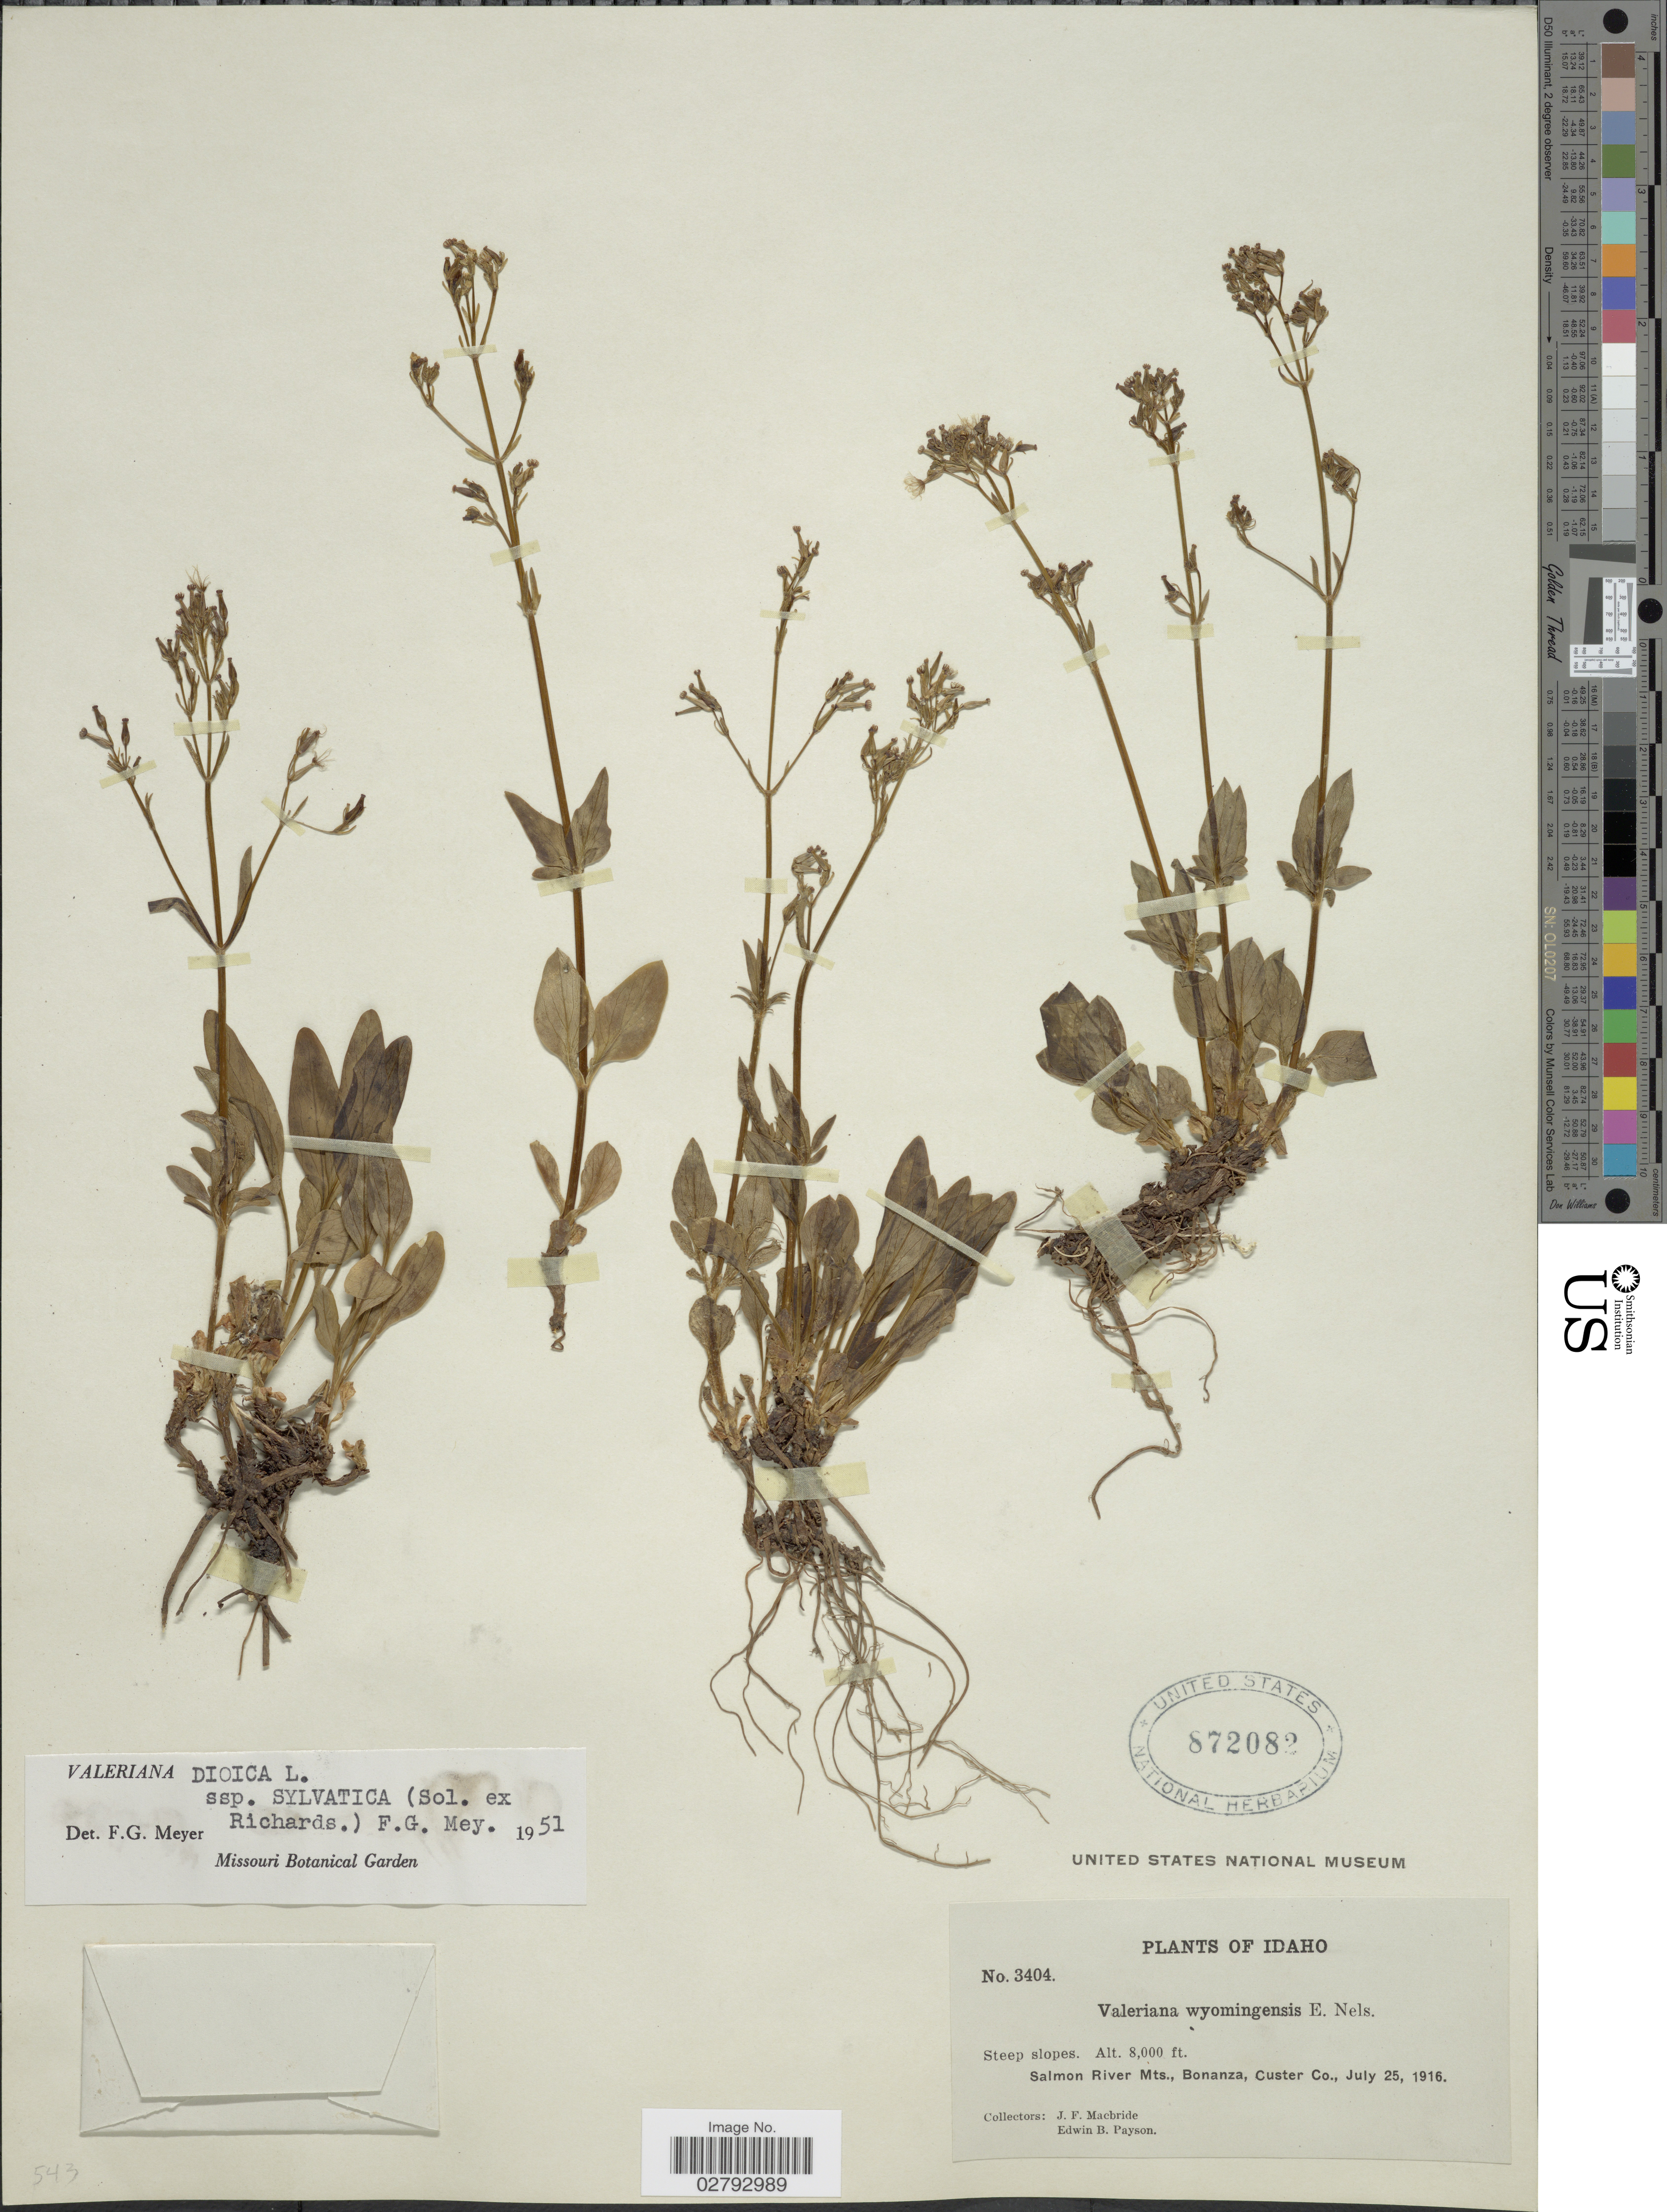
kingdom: Plantae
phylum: Tracheophyta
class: Magnoliopsida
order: Dipsacales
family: Caprifoliaceae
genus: Valeriana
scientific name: Valeriana dioica subsp. sylvatica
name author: (Sol. ex Richardson) F.G. Mey.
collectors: J. F. Macbride & E. B. Payson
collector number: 3404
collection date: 1916-07-25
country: United States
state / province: Idaho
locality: Salmon River Mts., Bonanza, Custer Co.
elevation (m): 2438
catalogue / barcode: US 872082